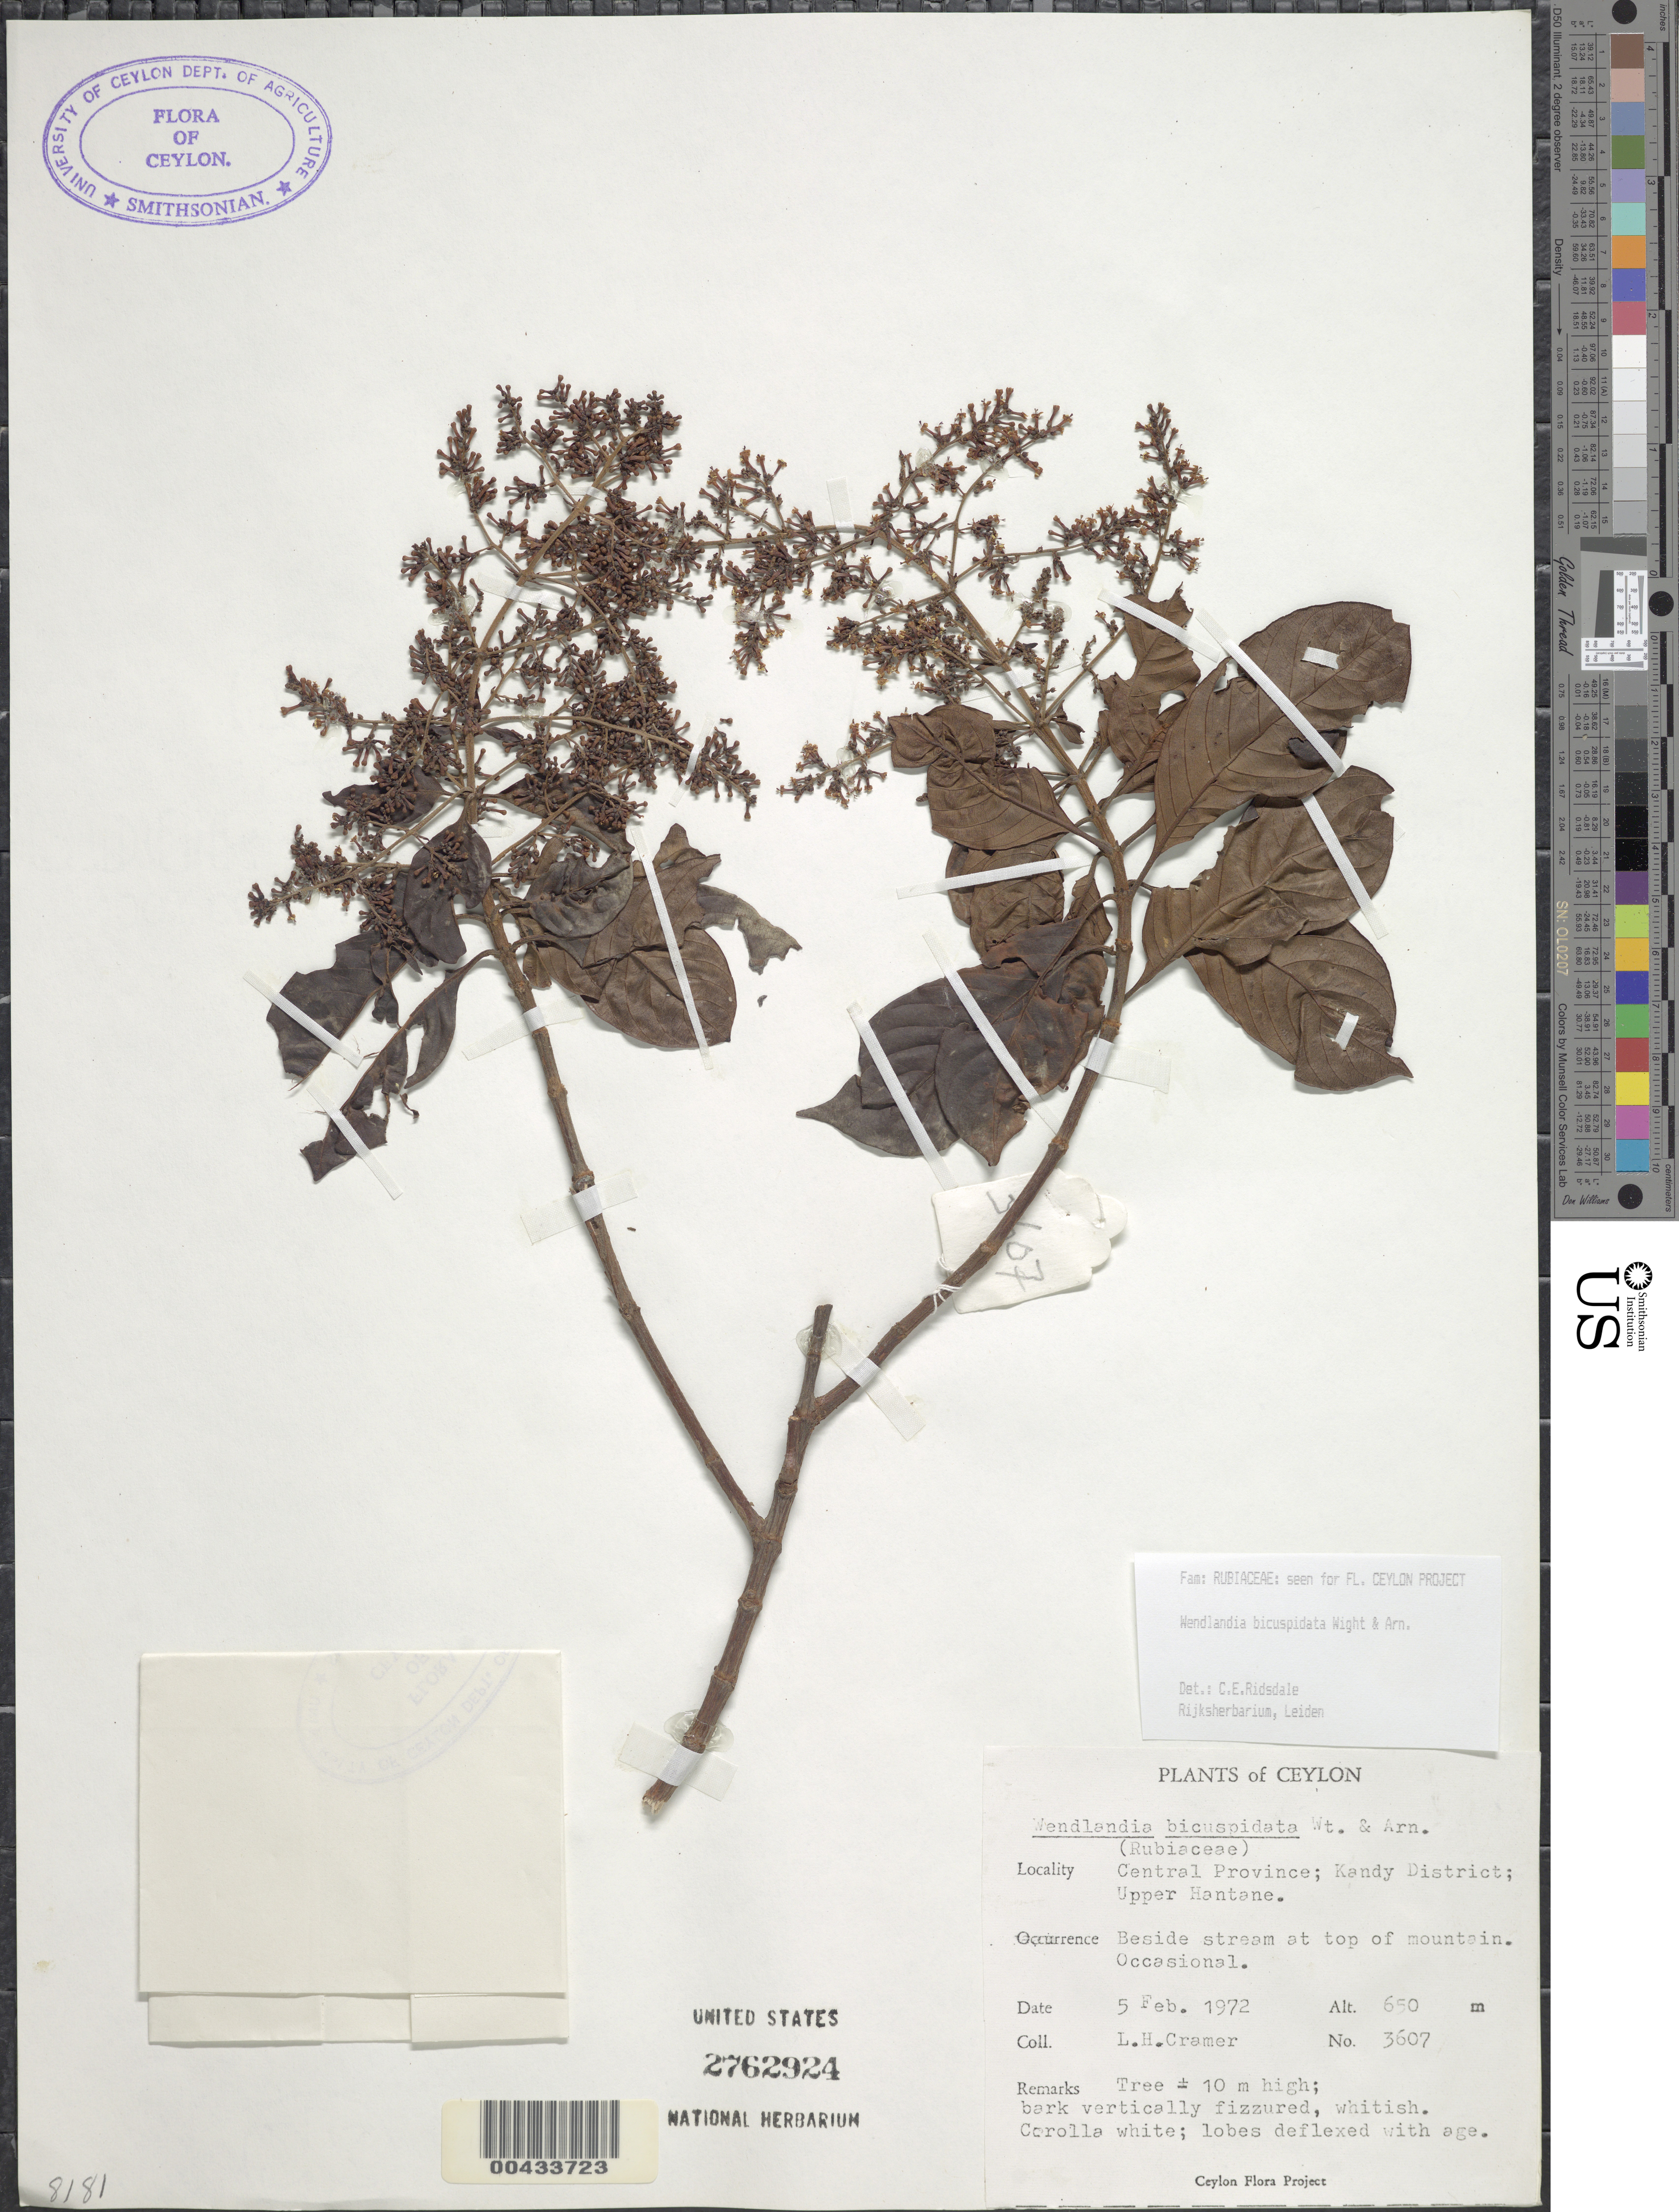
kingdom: Plantae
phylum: Tracheophyta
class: Magnoliopsida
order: Gentianales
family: Rubiaceae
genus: Wendlandia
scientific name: Wendlandia bicuspidata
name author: Wight & Arn.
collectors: L. H. Cramer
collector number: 3607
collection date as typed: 05 Feb 1972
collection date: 1972-02-05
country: Sri Lanka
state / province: Central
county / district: Kandy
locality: Upper Hantane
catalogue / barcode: US 2762924